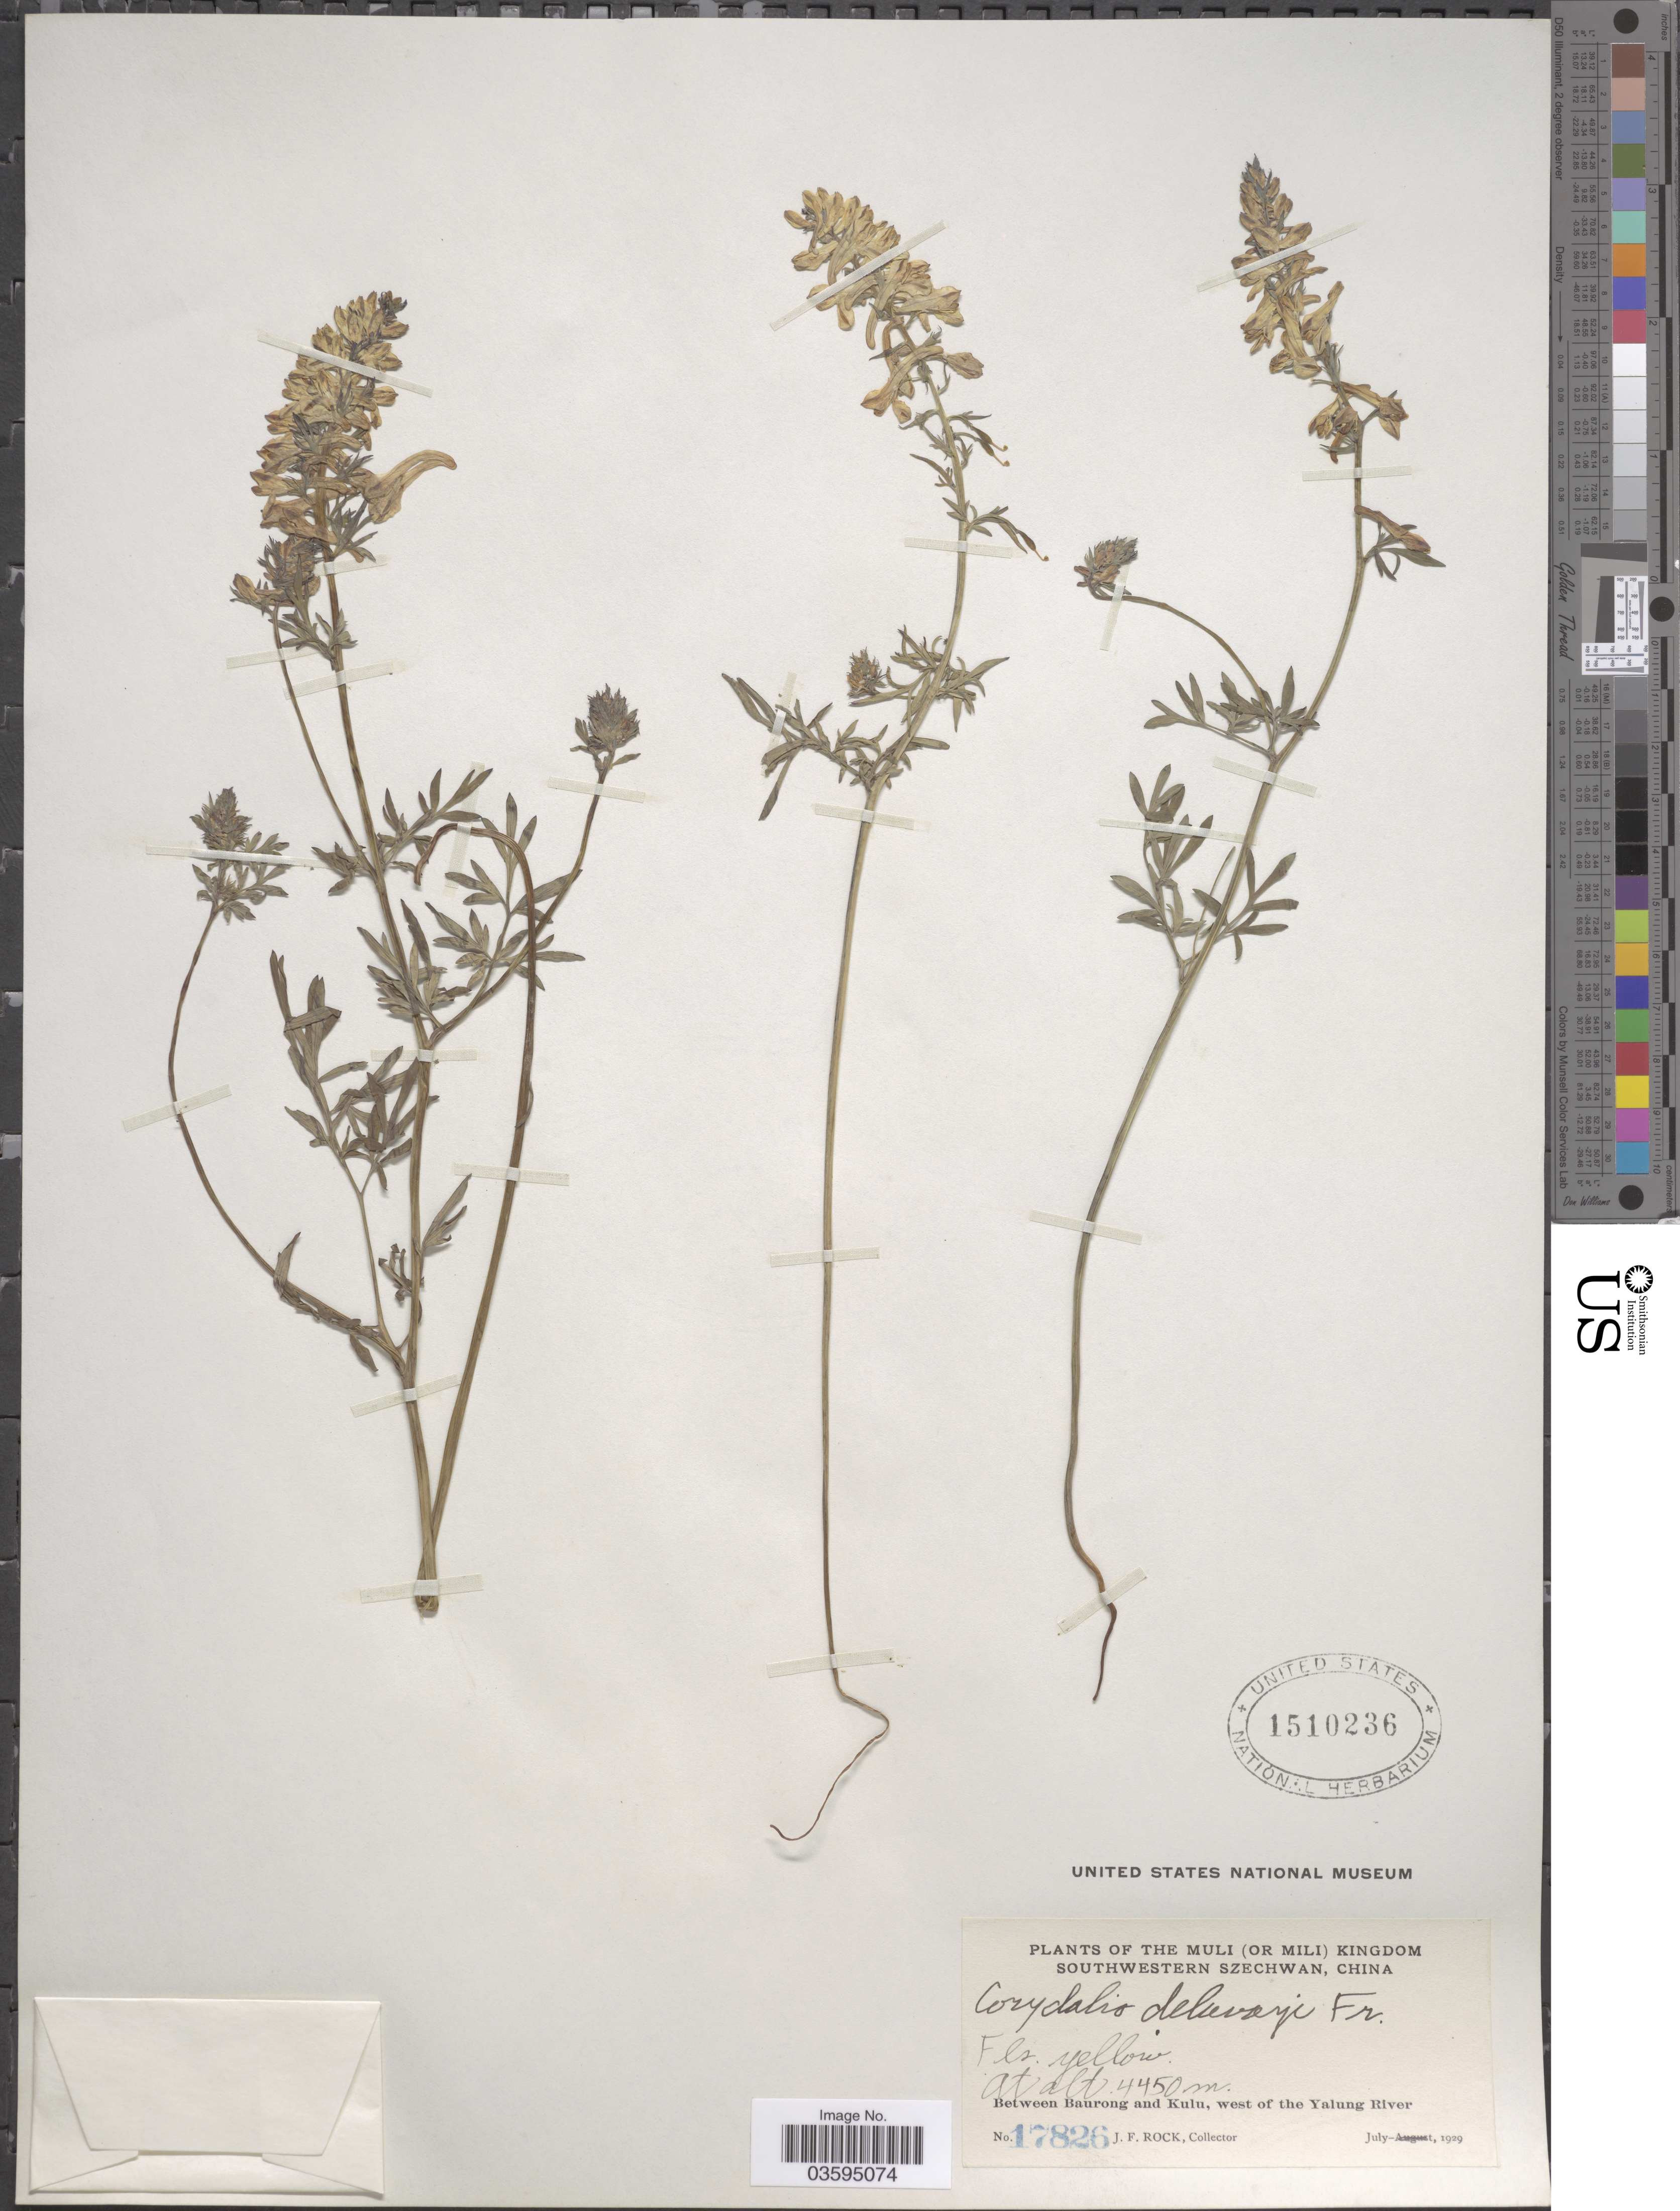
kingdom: Plantae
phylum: Tracheophyta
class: Magnoliopsida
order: Ranunculales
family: Papaveraceae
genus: Corydalis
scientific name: Corydalis delavayi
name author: Franch.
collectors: J. Rock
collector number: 17826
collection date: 1929-07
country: China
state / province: Sichuan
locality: The Muli (or Mili) Kingdom. Southwestern Szechuan. Between Baurong and Kulu, west of the Yalung River.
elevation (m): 4450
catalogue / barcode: US 1510236